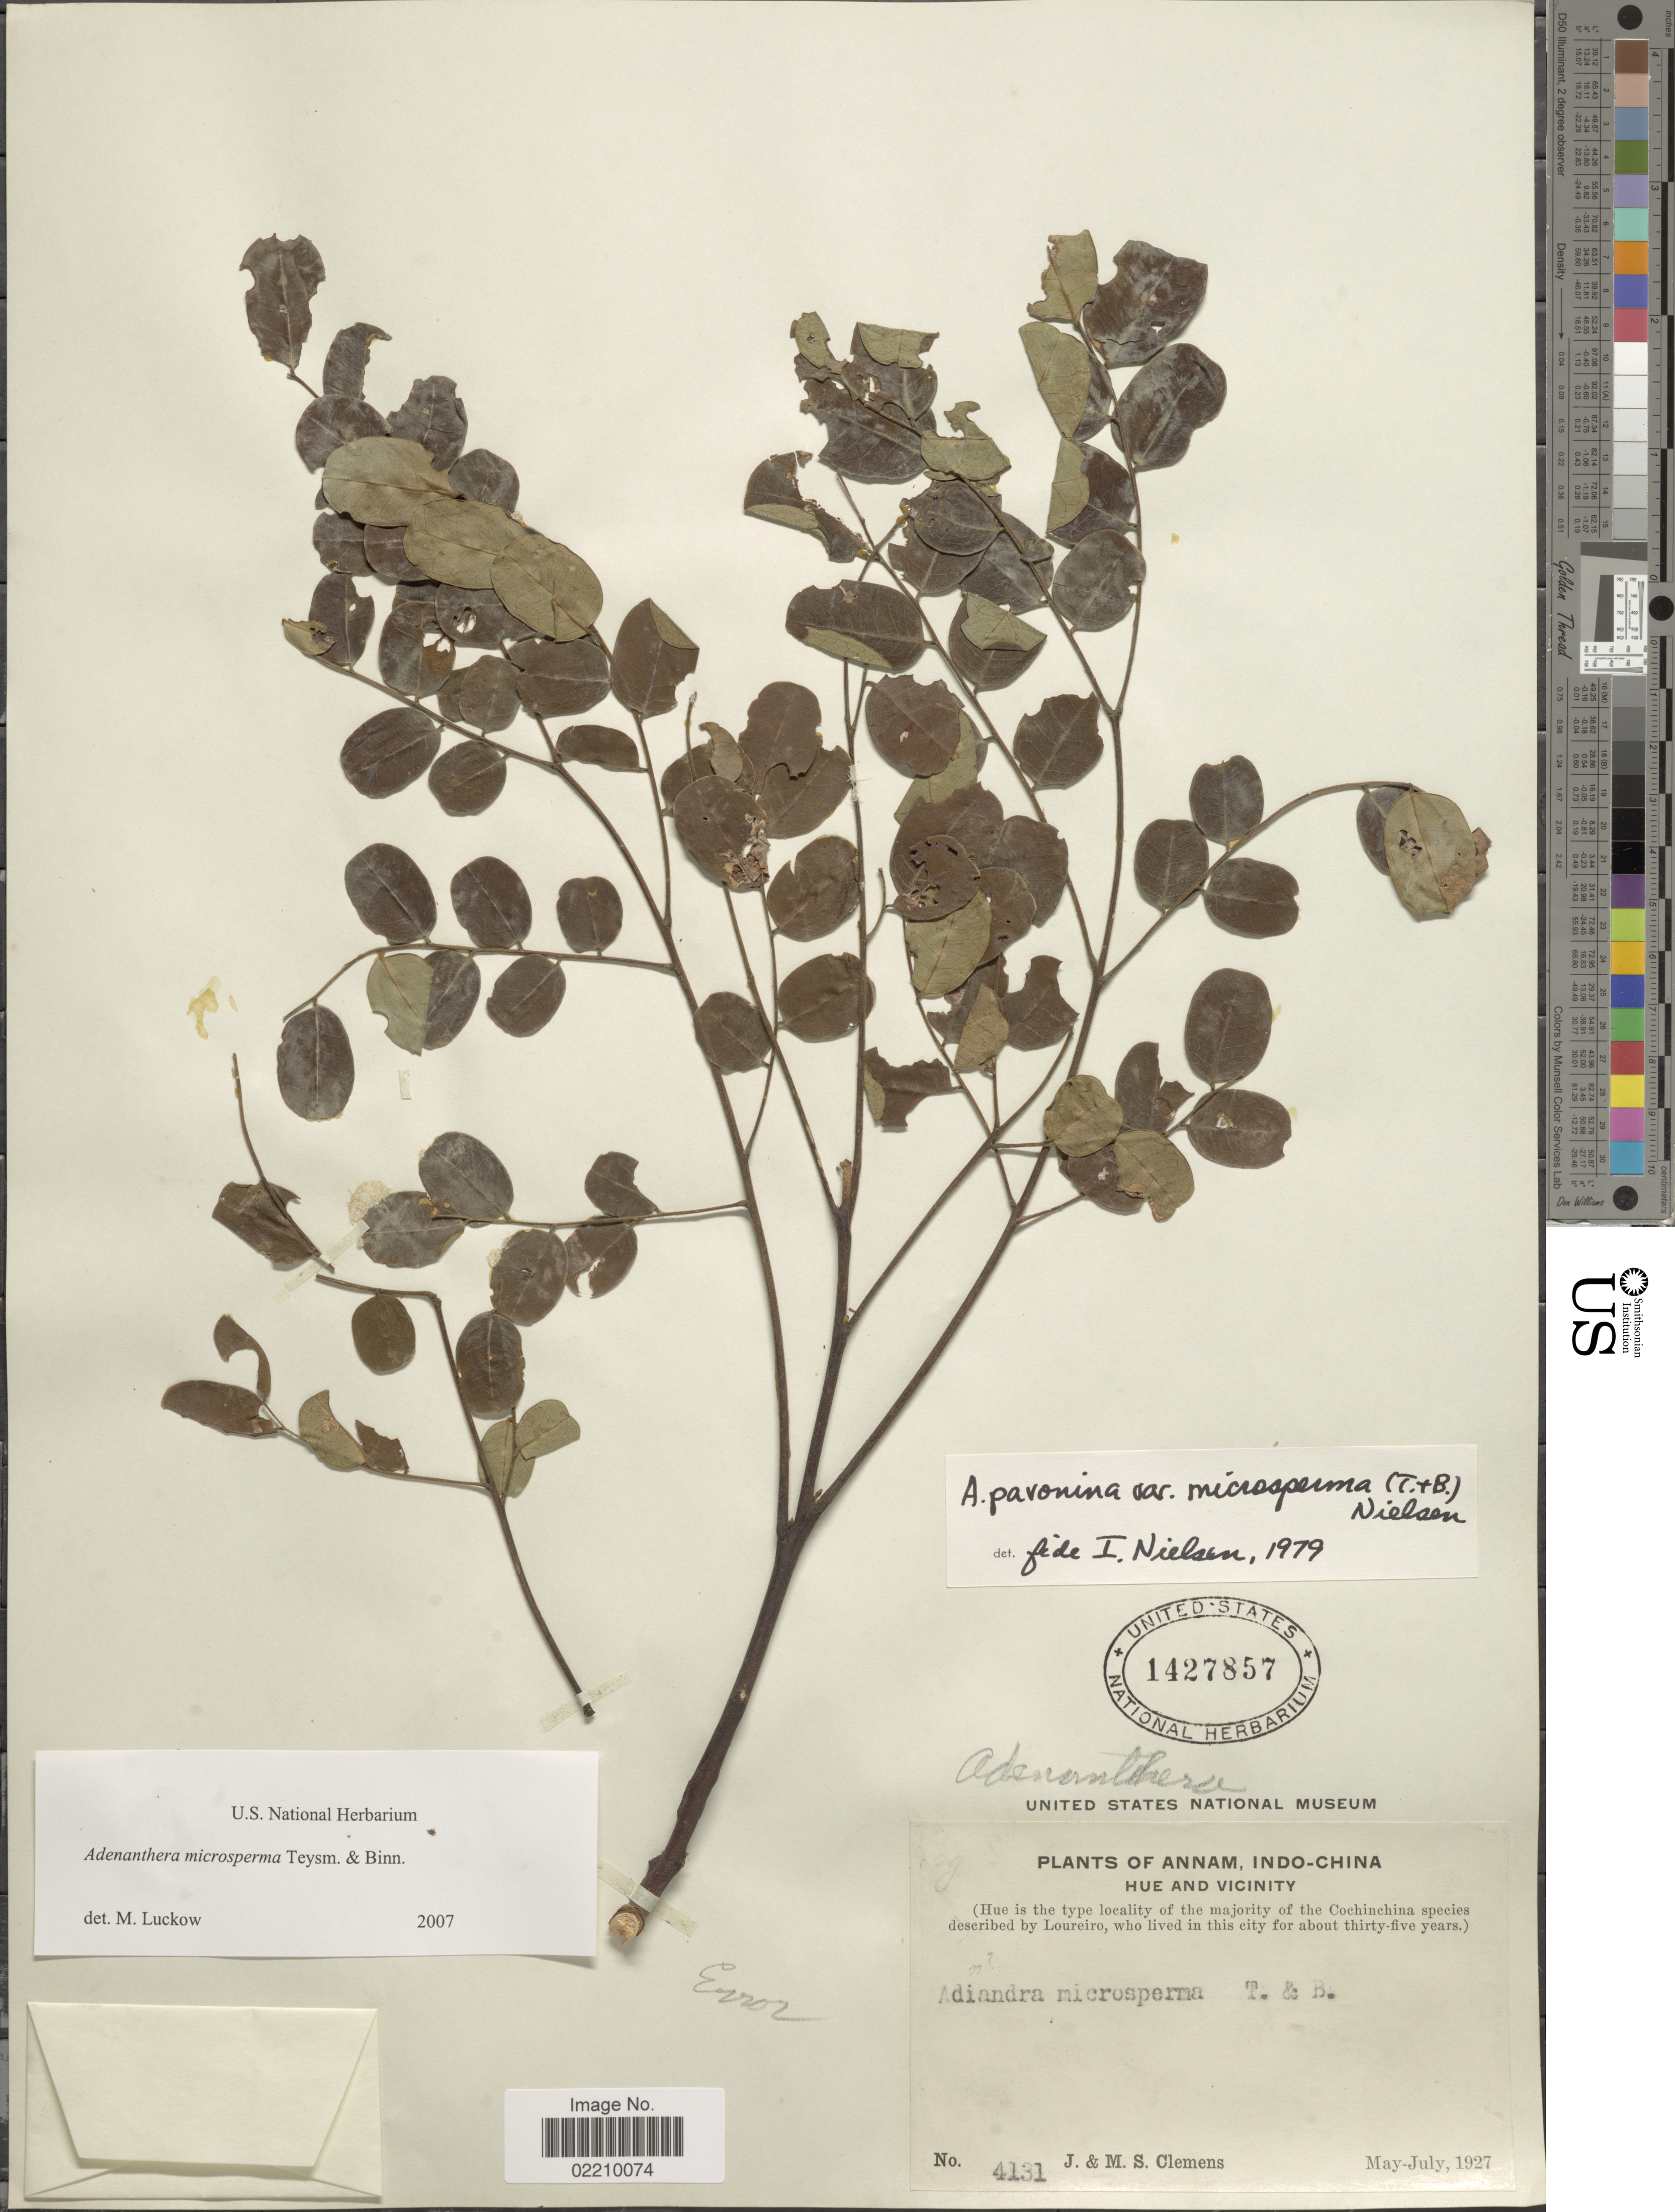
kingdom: Plantae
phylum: Tracheophyta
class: Magnoliopsida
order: Fabales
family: Fabaceae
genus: Adenanthera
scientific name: Adenanthera microsperma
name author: Teysm. & Binn.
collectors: J. Clemens & M. S. Clemens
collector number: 4131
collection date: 1927-05/1927-07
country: Vietnam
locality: Annam, Indo-China, Hue and Vicinity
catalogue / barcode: US 1427857